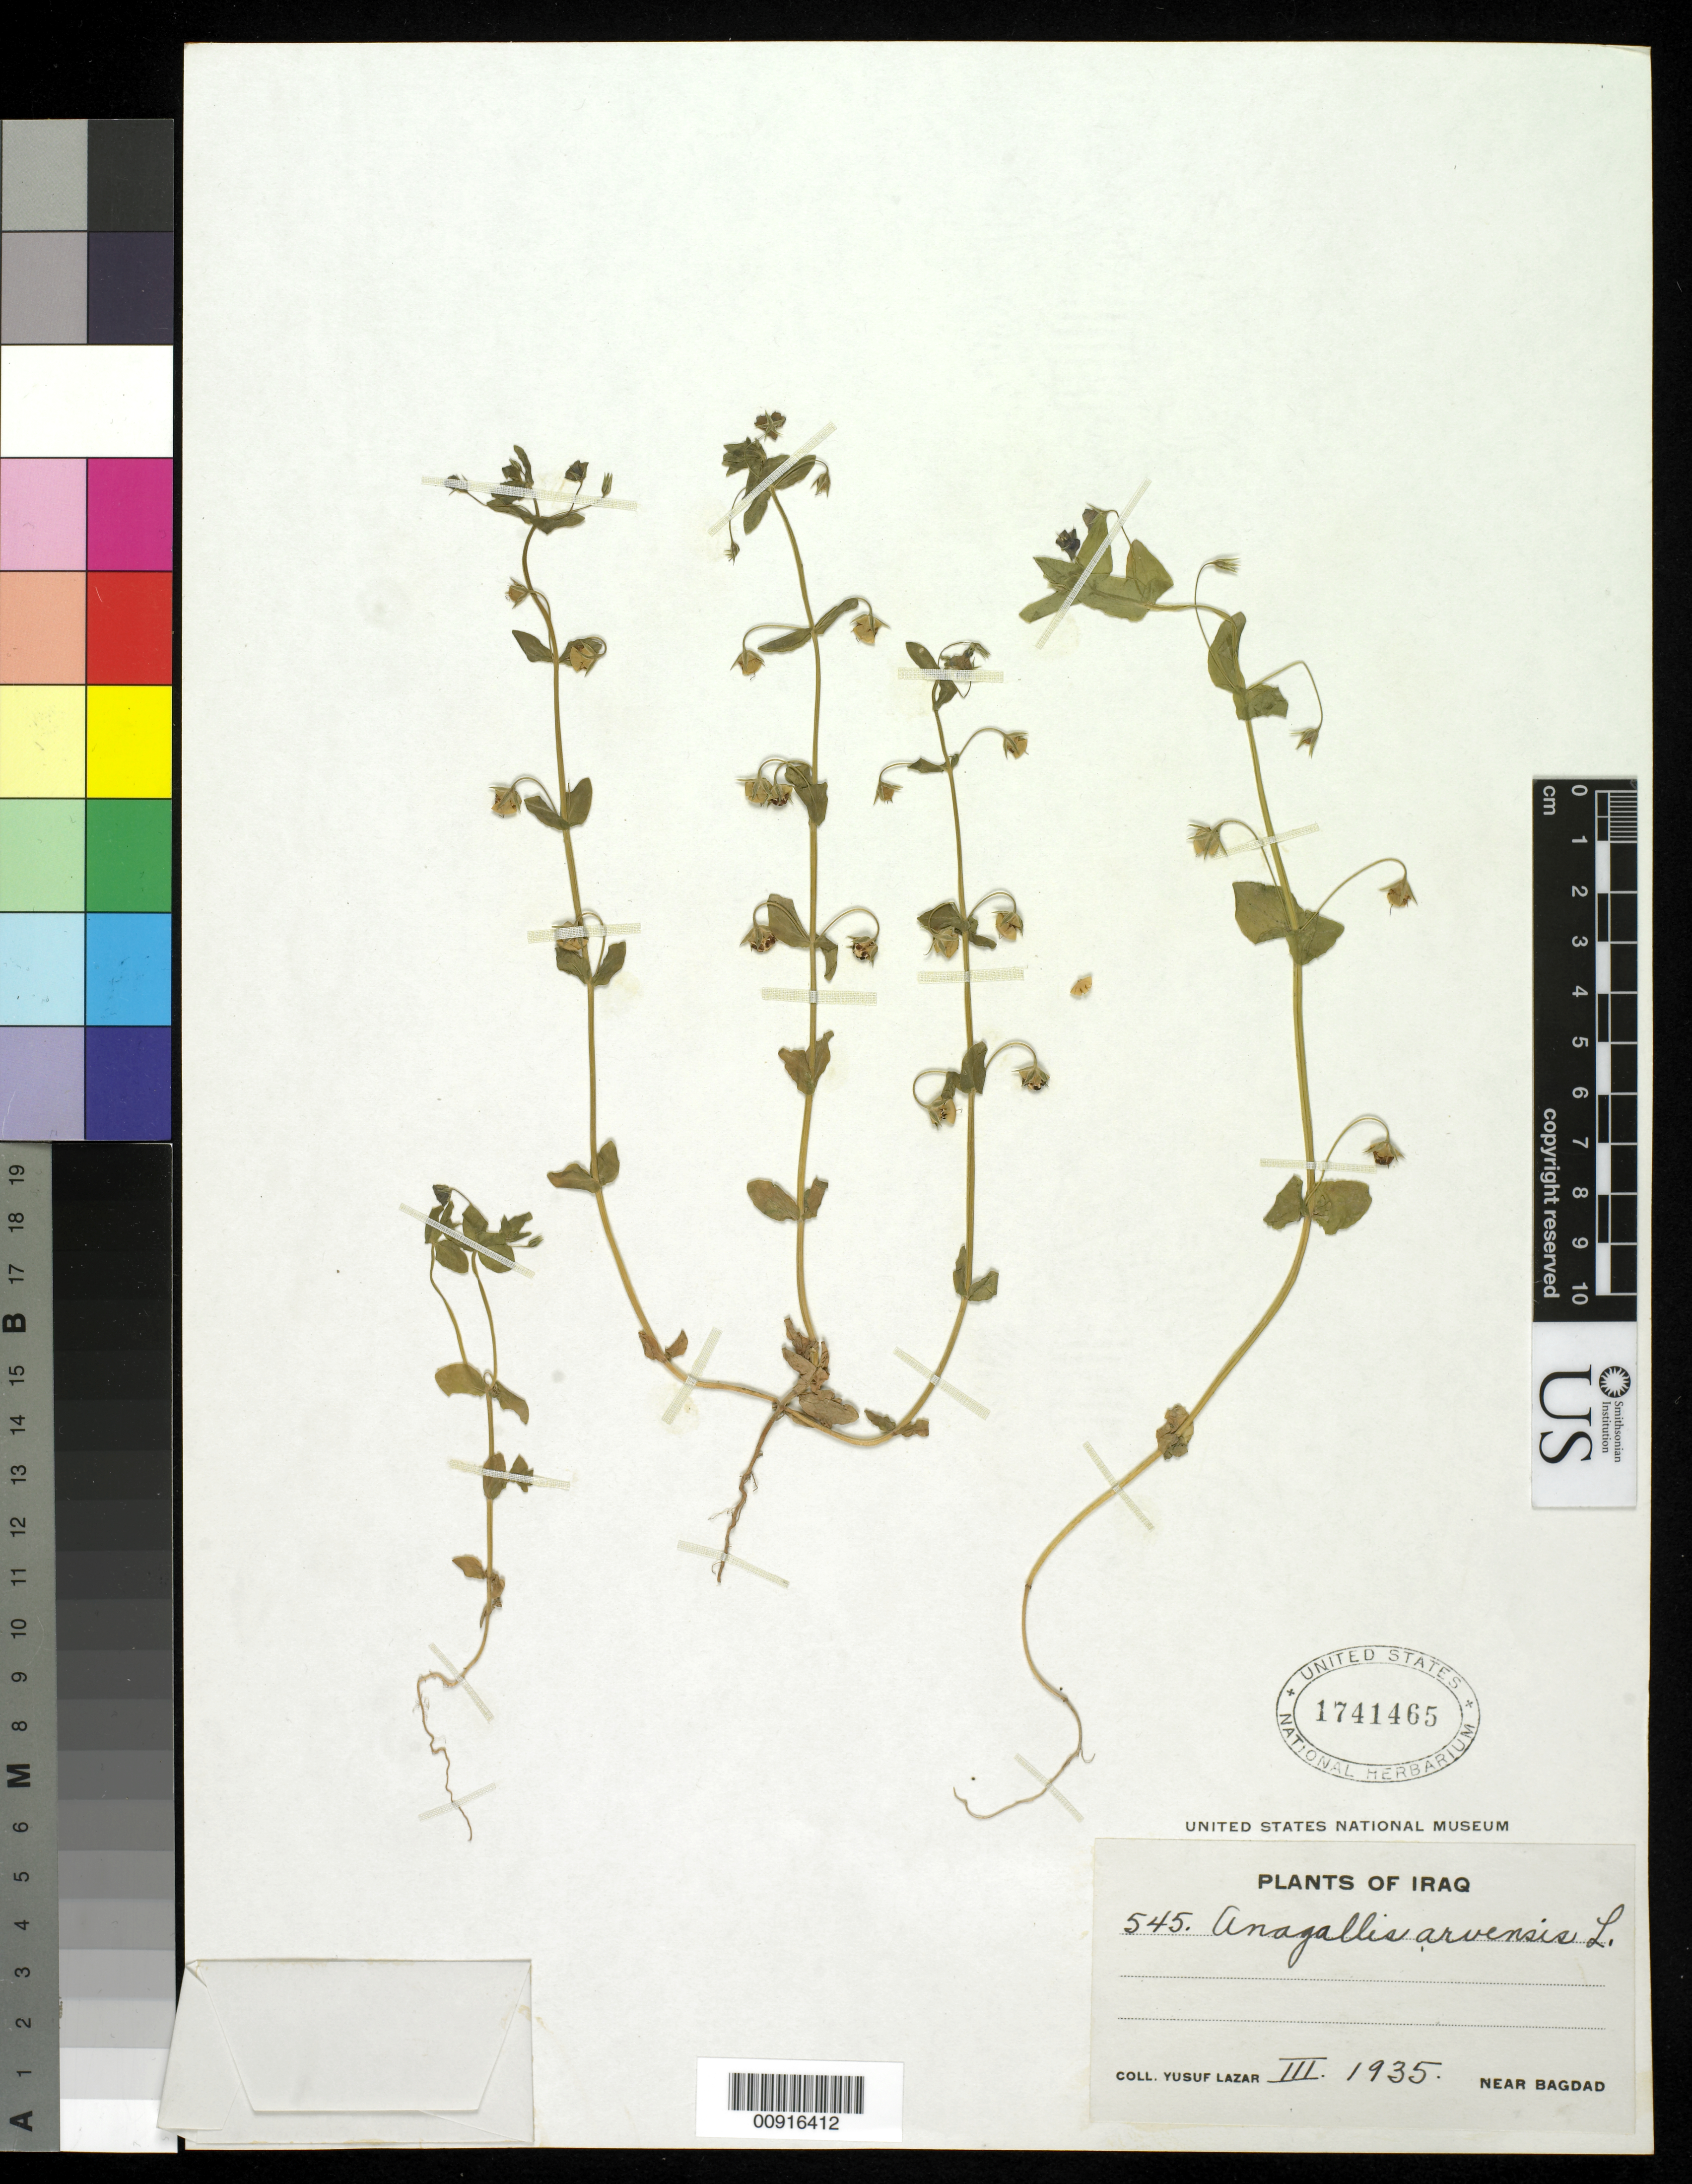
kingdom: Plantae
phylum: Tracheophyta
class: Magnoliopsida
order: Ericales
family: Primulaceae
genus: Anagallis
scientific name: Anagallis arvensis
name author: L.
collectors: Y. Lazar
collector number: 545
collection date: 1935-03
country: Iraq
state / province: Baghdad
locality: Near Bagdad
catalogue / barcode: US 1741465